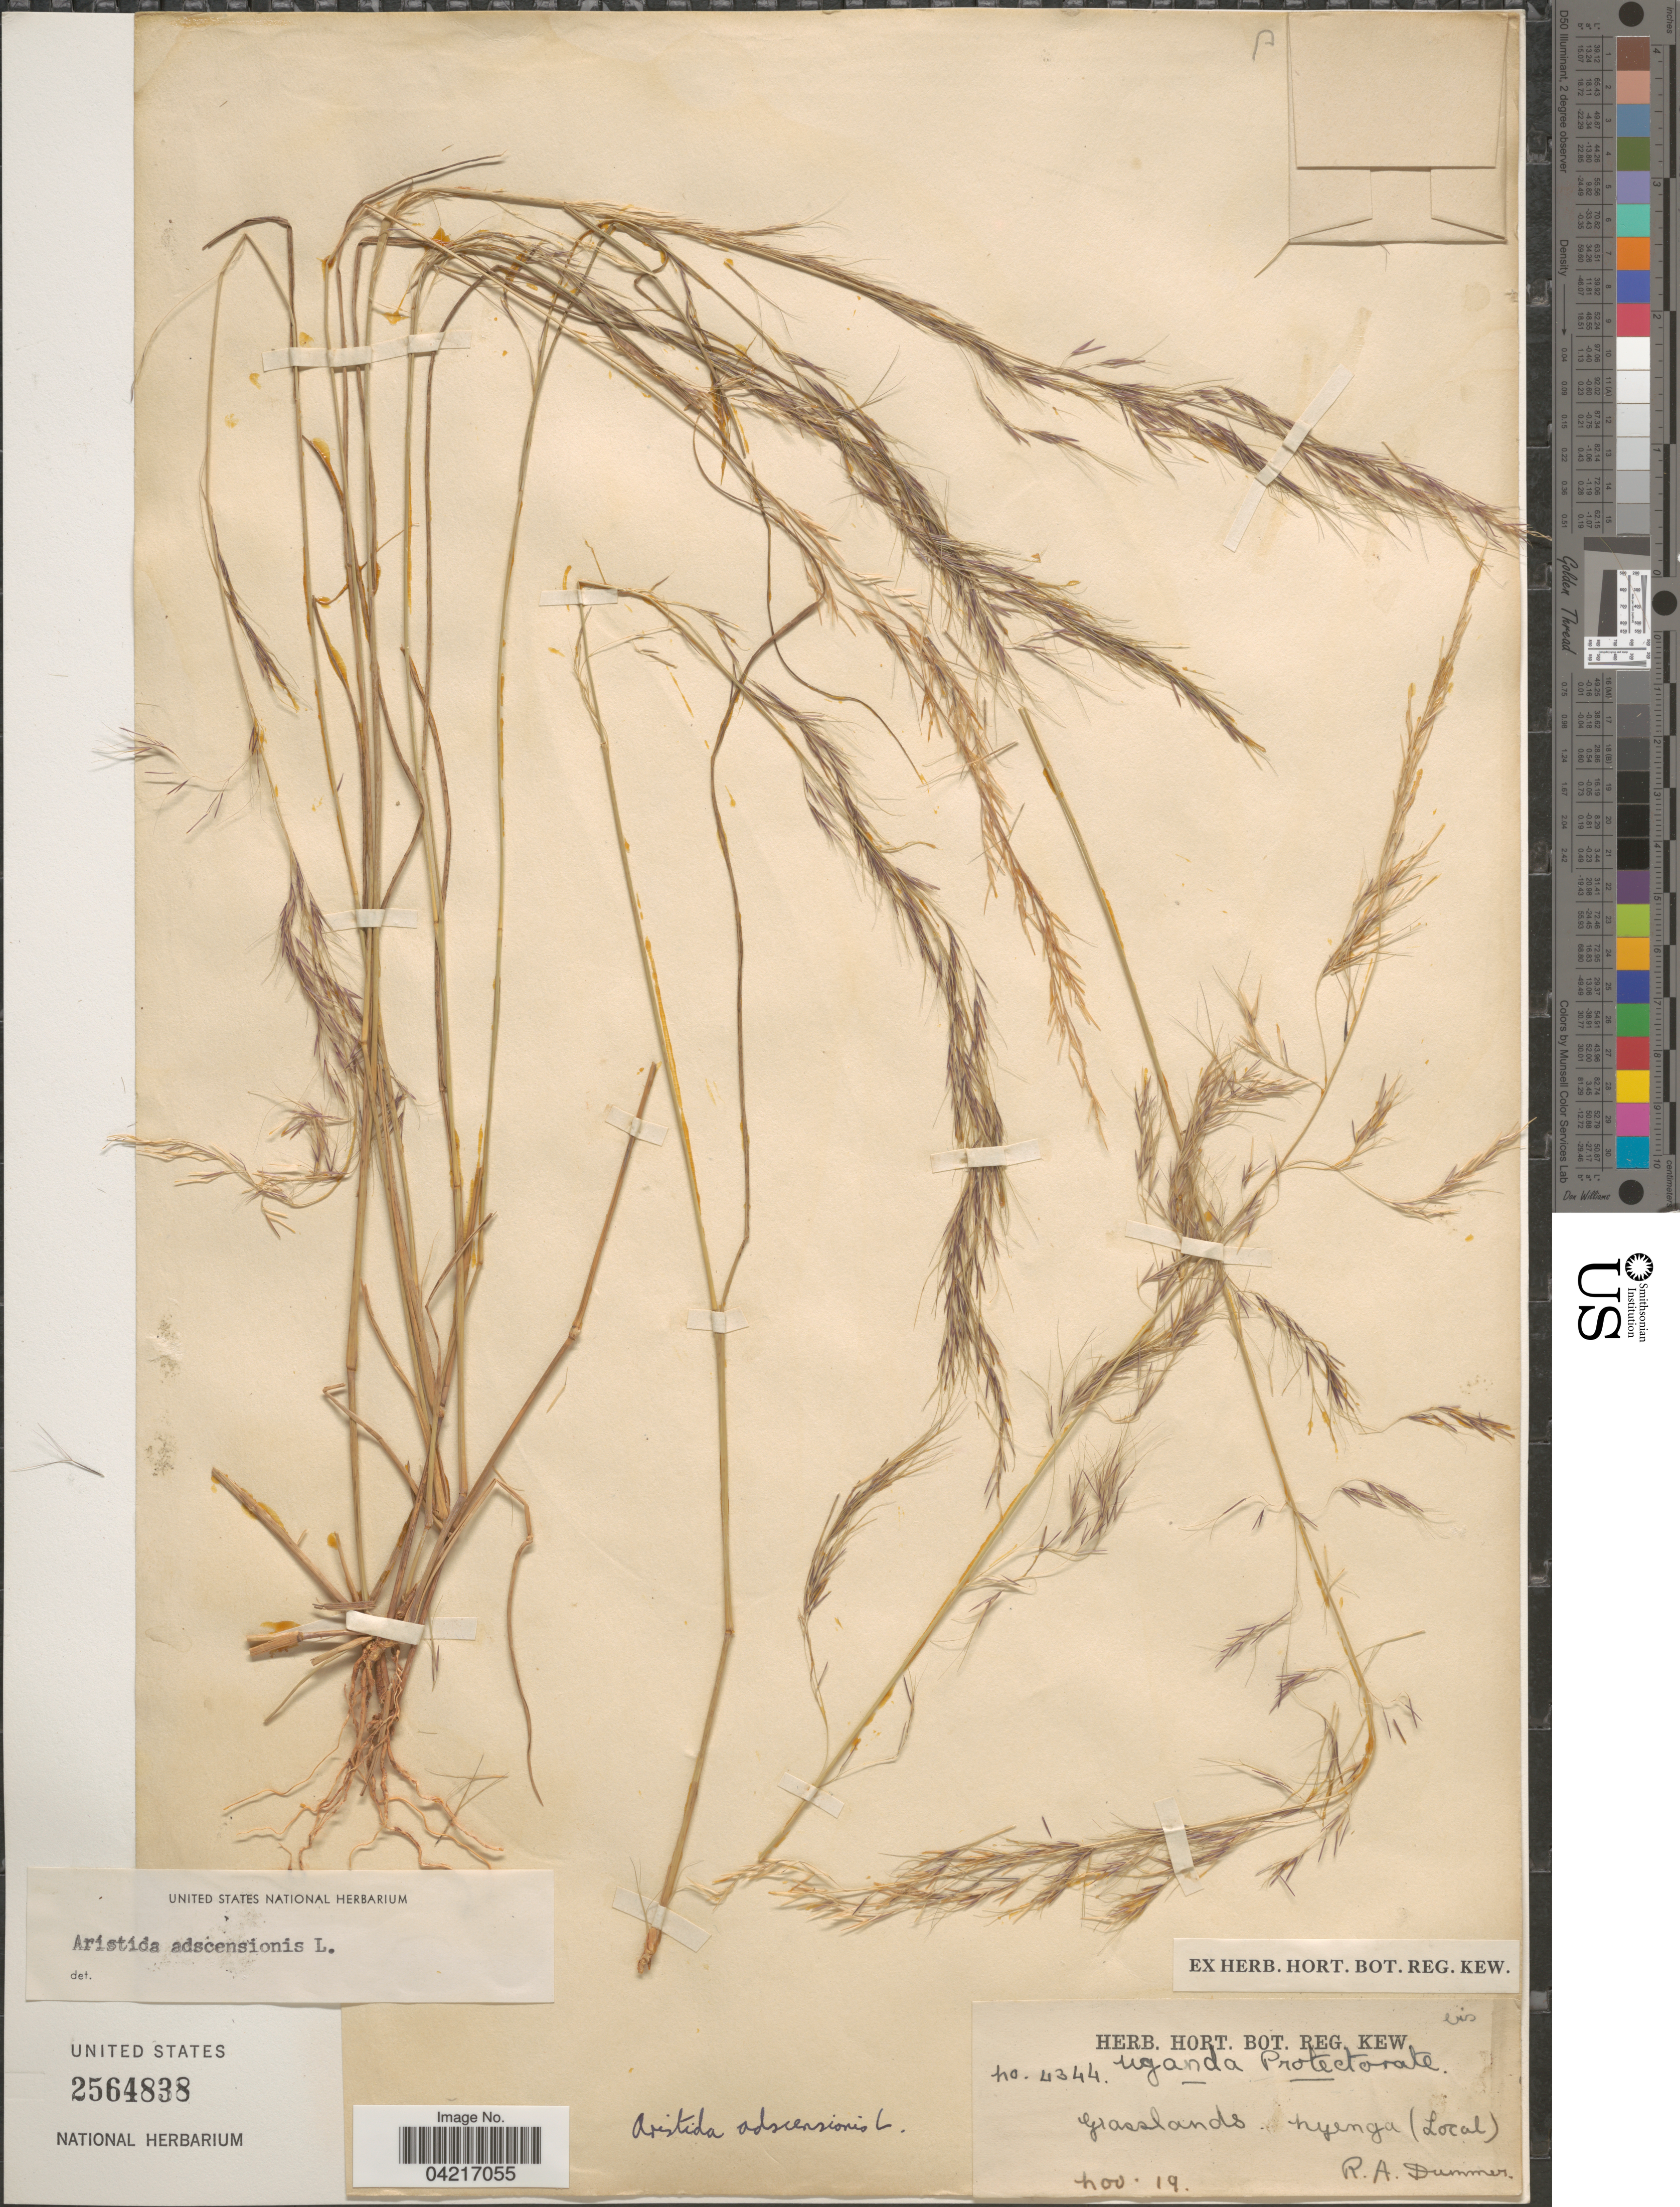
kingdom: Plantae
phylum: Tracheophyta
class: Liliopsida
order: Poales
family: Poaceae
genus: Aristida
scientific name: Aristida adscensionis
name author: L.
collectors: R. Dümmer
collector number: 4344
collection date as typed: Transcribed d/m/y: /11/19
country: Uganda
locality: Uganda Protectorate. Grasslands. Nyenga (Local).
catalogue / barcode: US 2564838